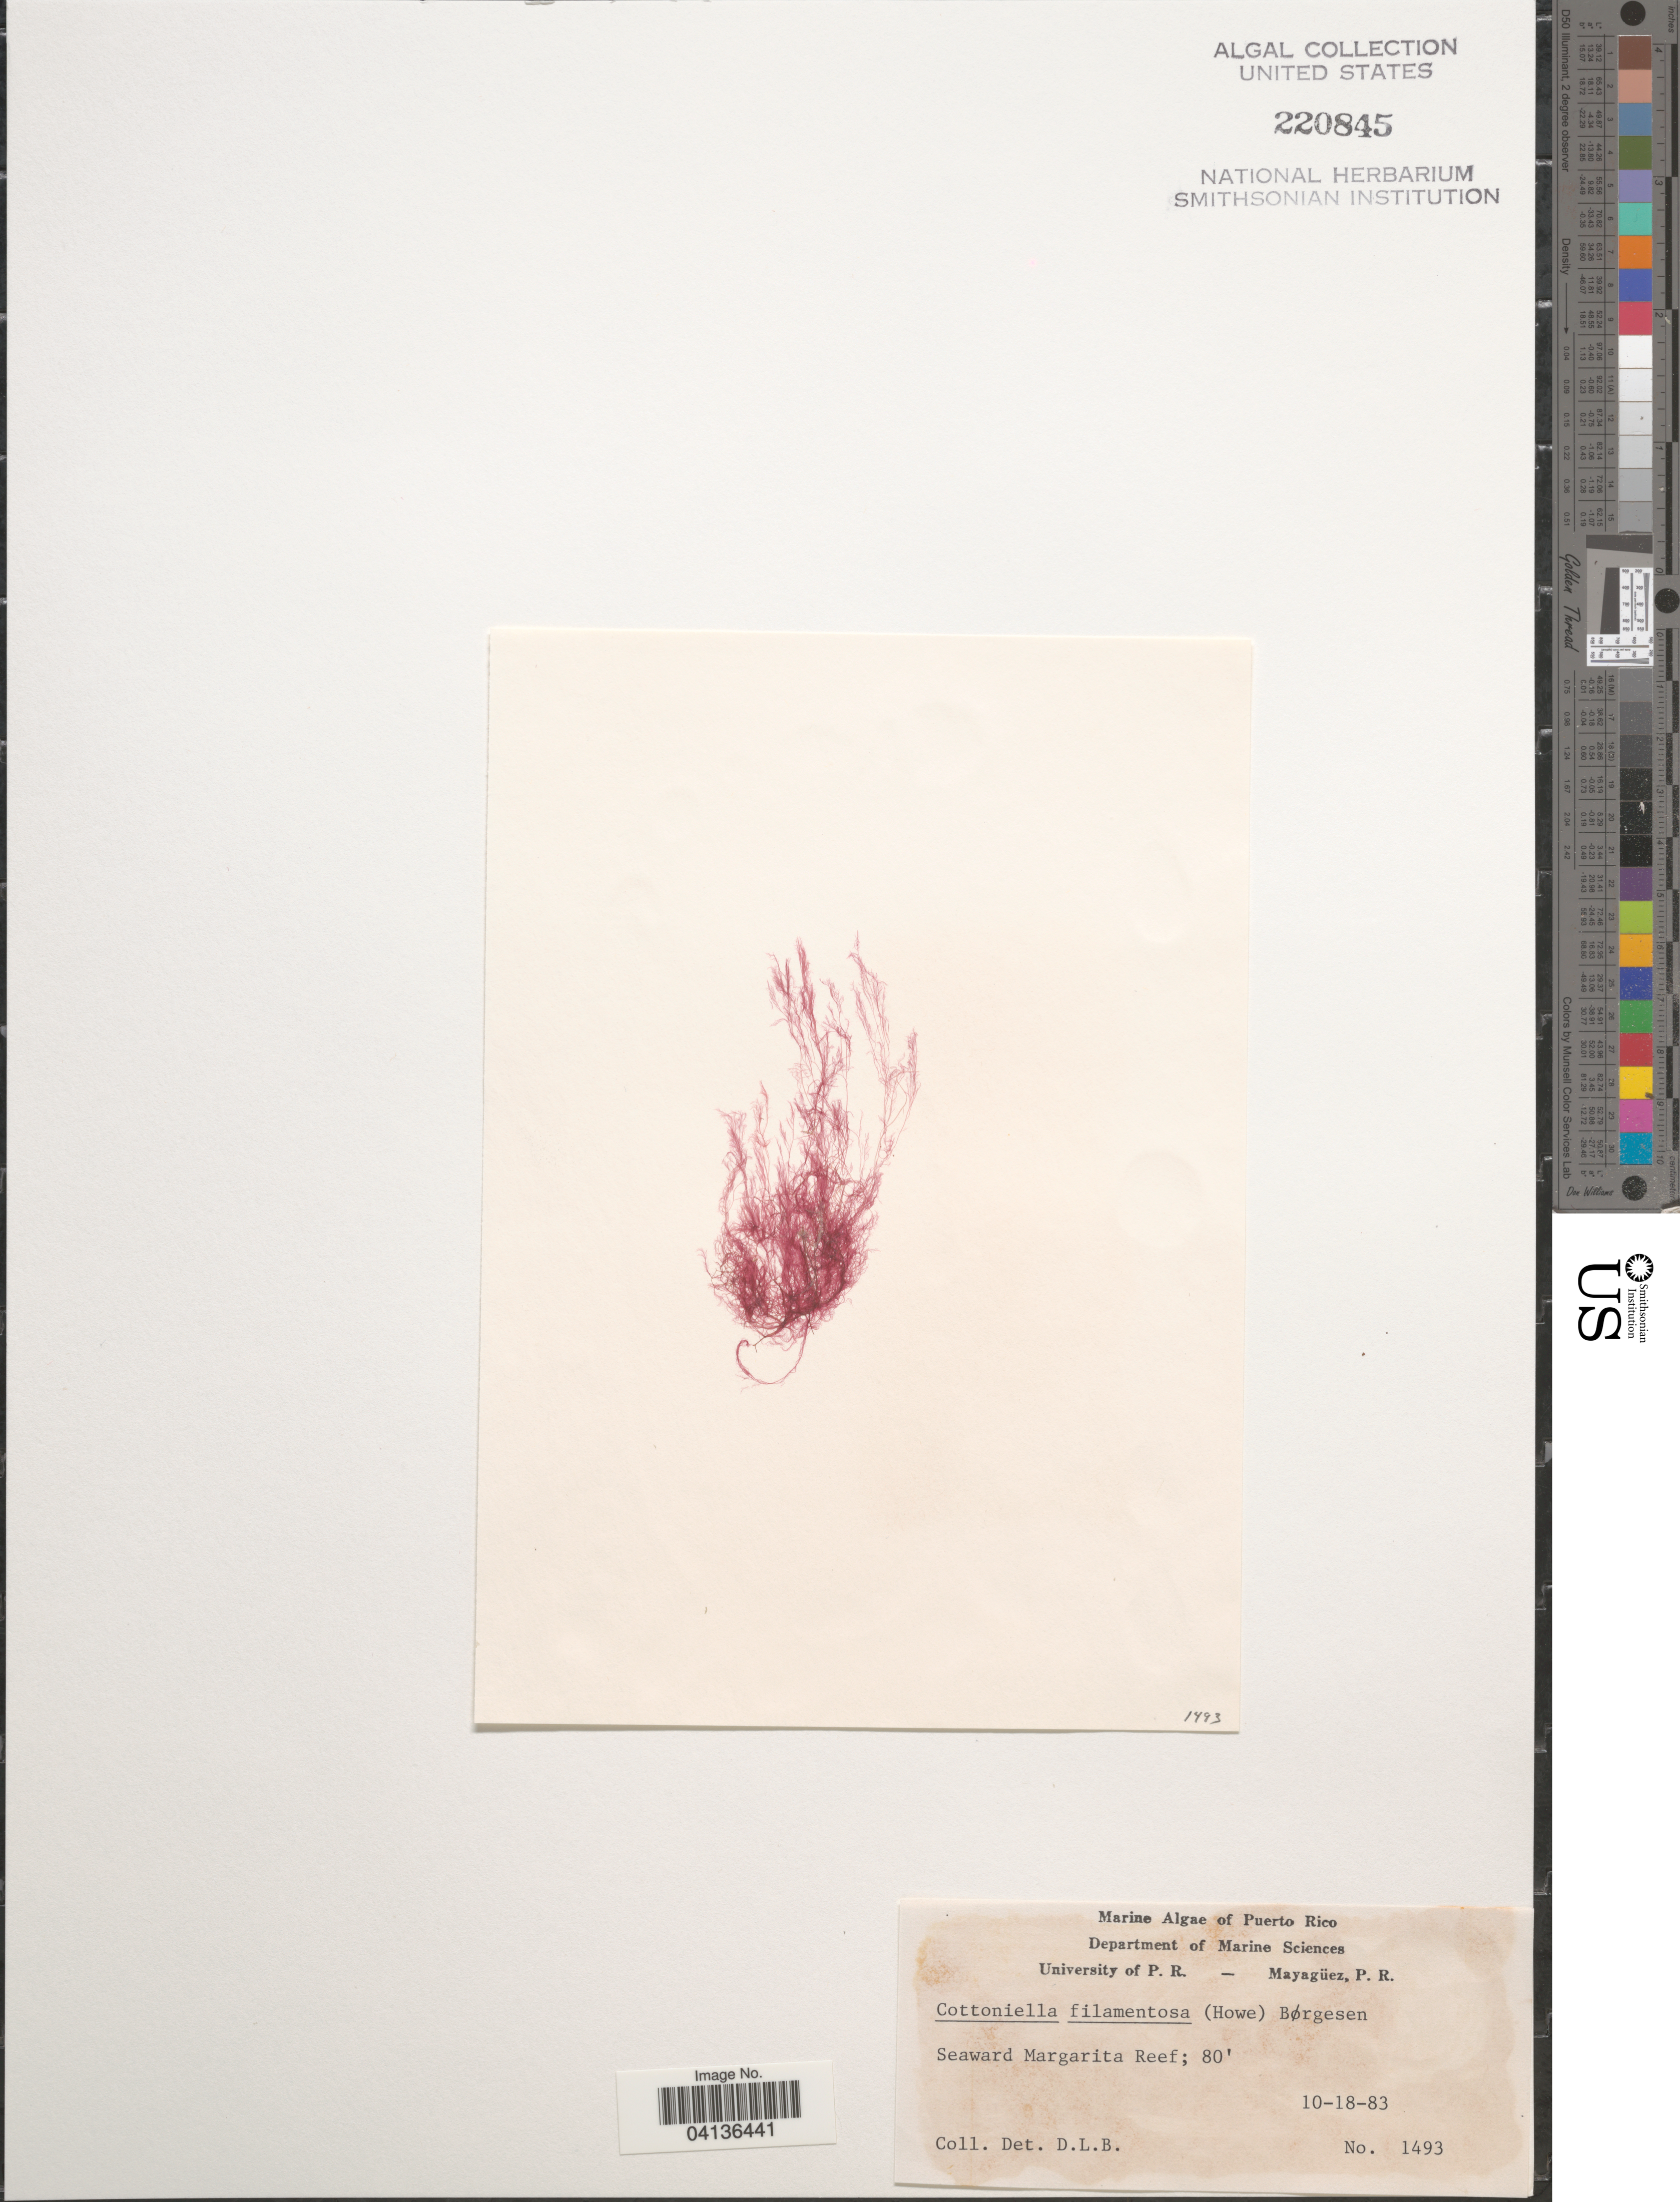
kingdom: Plantae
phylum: Rhodophyta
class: Florideophyceae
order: Ceramiales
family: Sarcomeniaceae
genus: Cottoniella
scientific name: Cottoniella filamentosa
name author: (M. Howe) Børgesen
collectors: D. L. B.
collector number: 1493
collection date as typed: Transcribed d/m/y: 18/10/83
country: Puerto Rico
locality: Seaward Margarita Reef.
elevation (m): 24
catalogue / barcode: US 220845